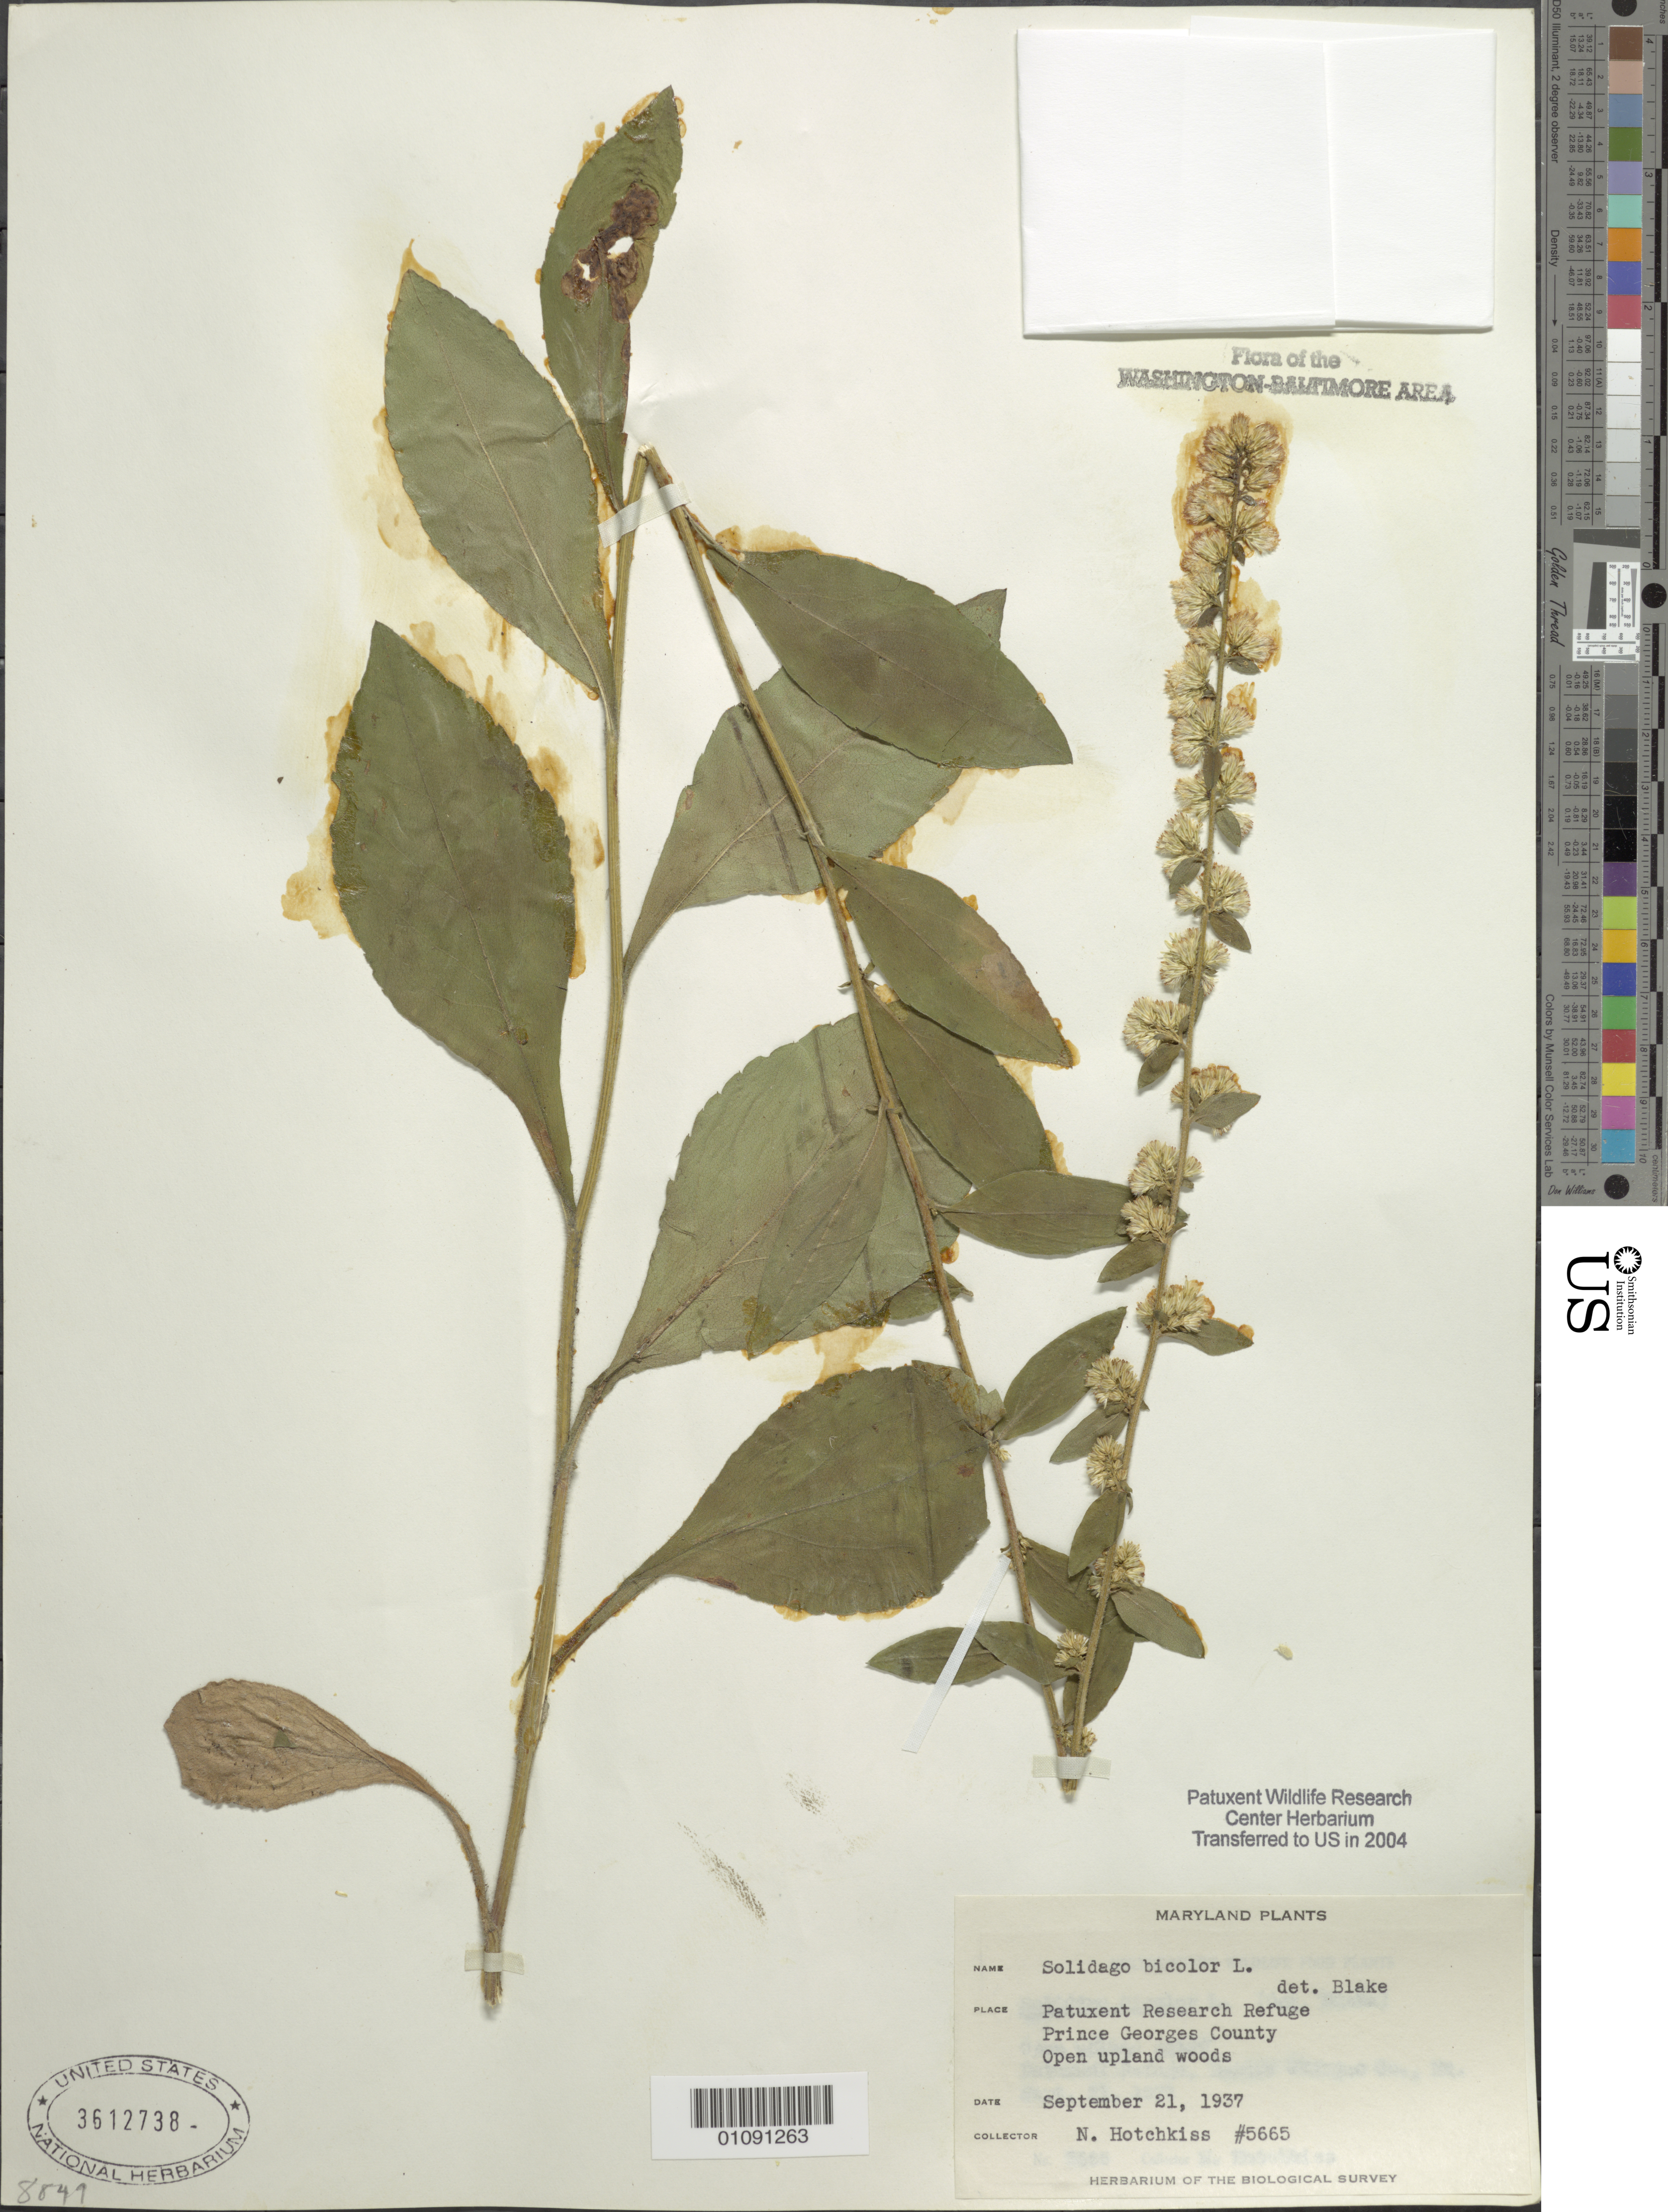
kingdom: Plantae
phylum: Tracheophyta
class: Magnoliopsida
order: Asterales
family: Asteraceae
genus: Solidago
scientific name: Solidago bicolor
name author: L.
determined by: Blake, Sydney F.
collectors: N. Hotchkiss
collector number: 5665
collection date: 1937-09-21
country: United States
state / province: Maryland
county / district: Prince George's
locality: Patuxent Wildlife Refuge.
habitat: Open upland woods.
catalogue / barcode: US 3612738